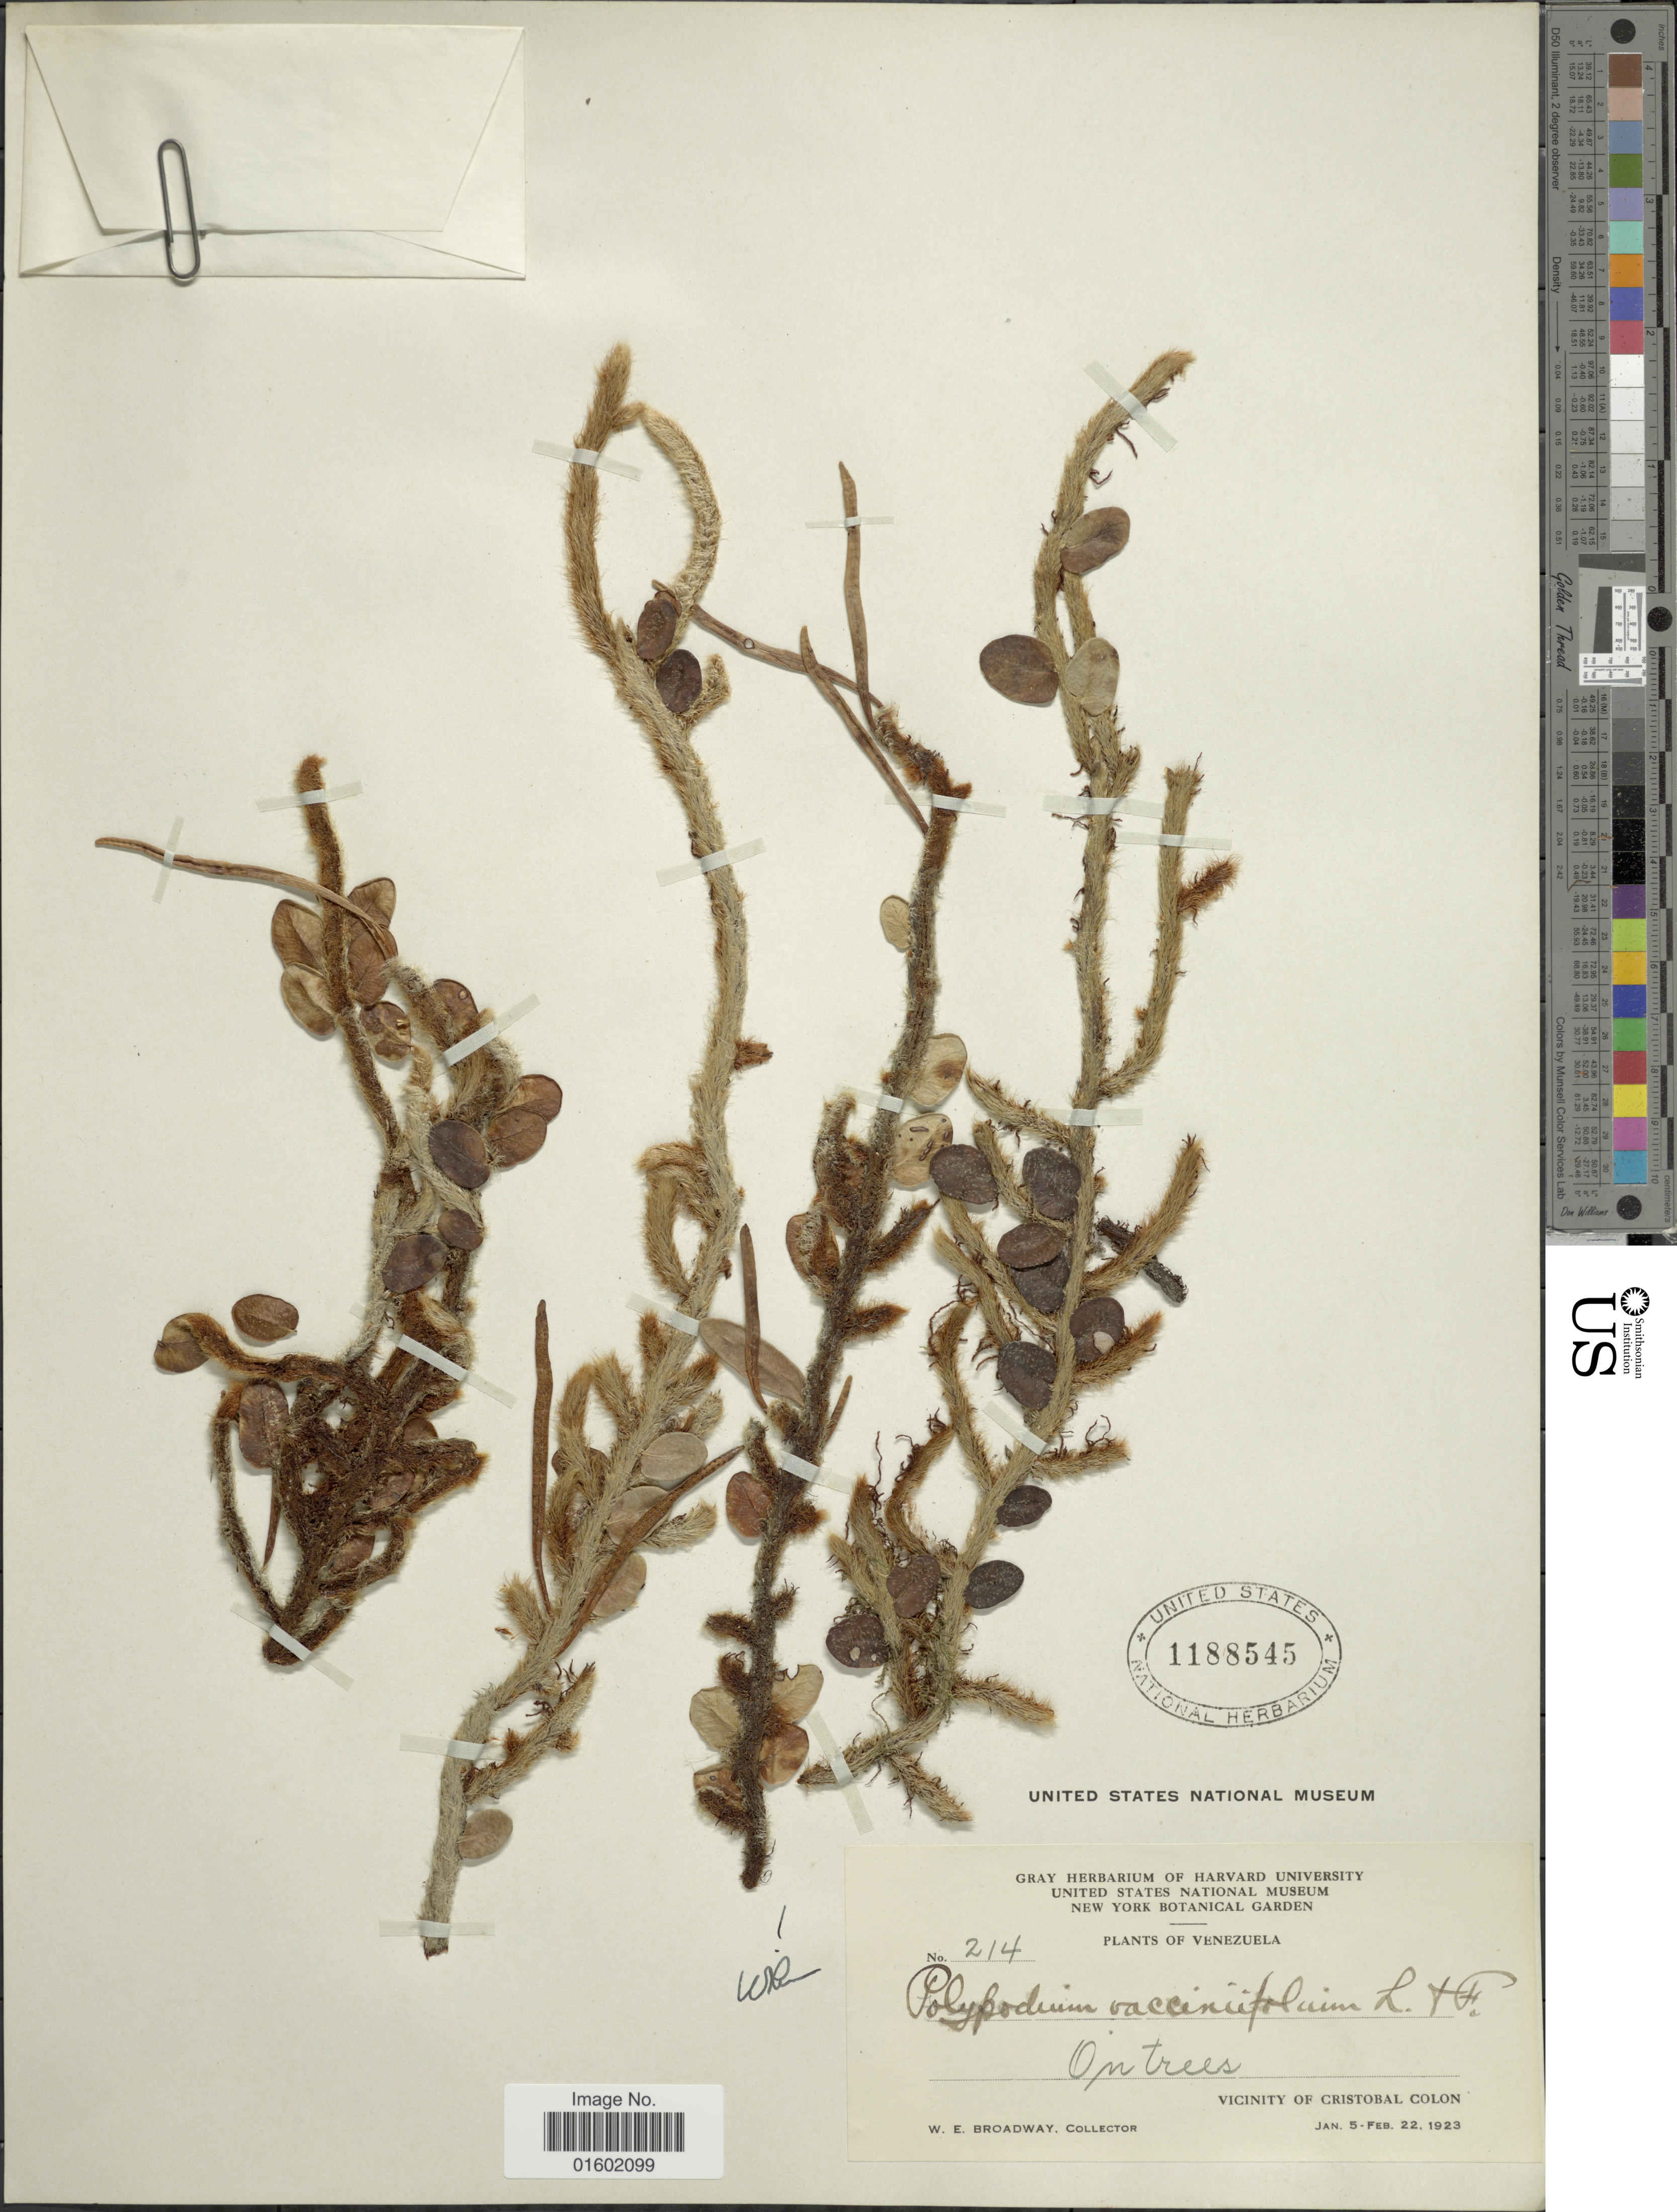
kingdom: Plantae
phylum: Tracheophyta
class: Polypodiopsida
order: Polypodiales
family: Polypodiaceae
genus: Microgramma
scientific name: Microgramma vaccinifolia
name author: (Langsd. & Fisch.) Copel.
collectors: W. E. Broadway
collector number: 214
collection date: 1923-01-05/1923-02-22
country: Venezuela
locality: Vicinity of Cristobal Colon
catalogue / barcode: US 1188545